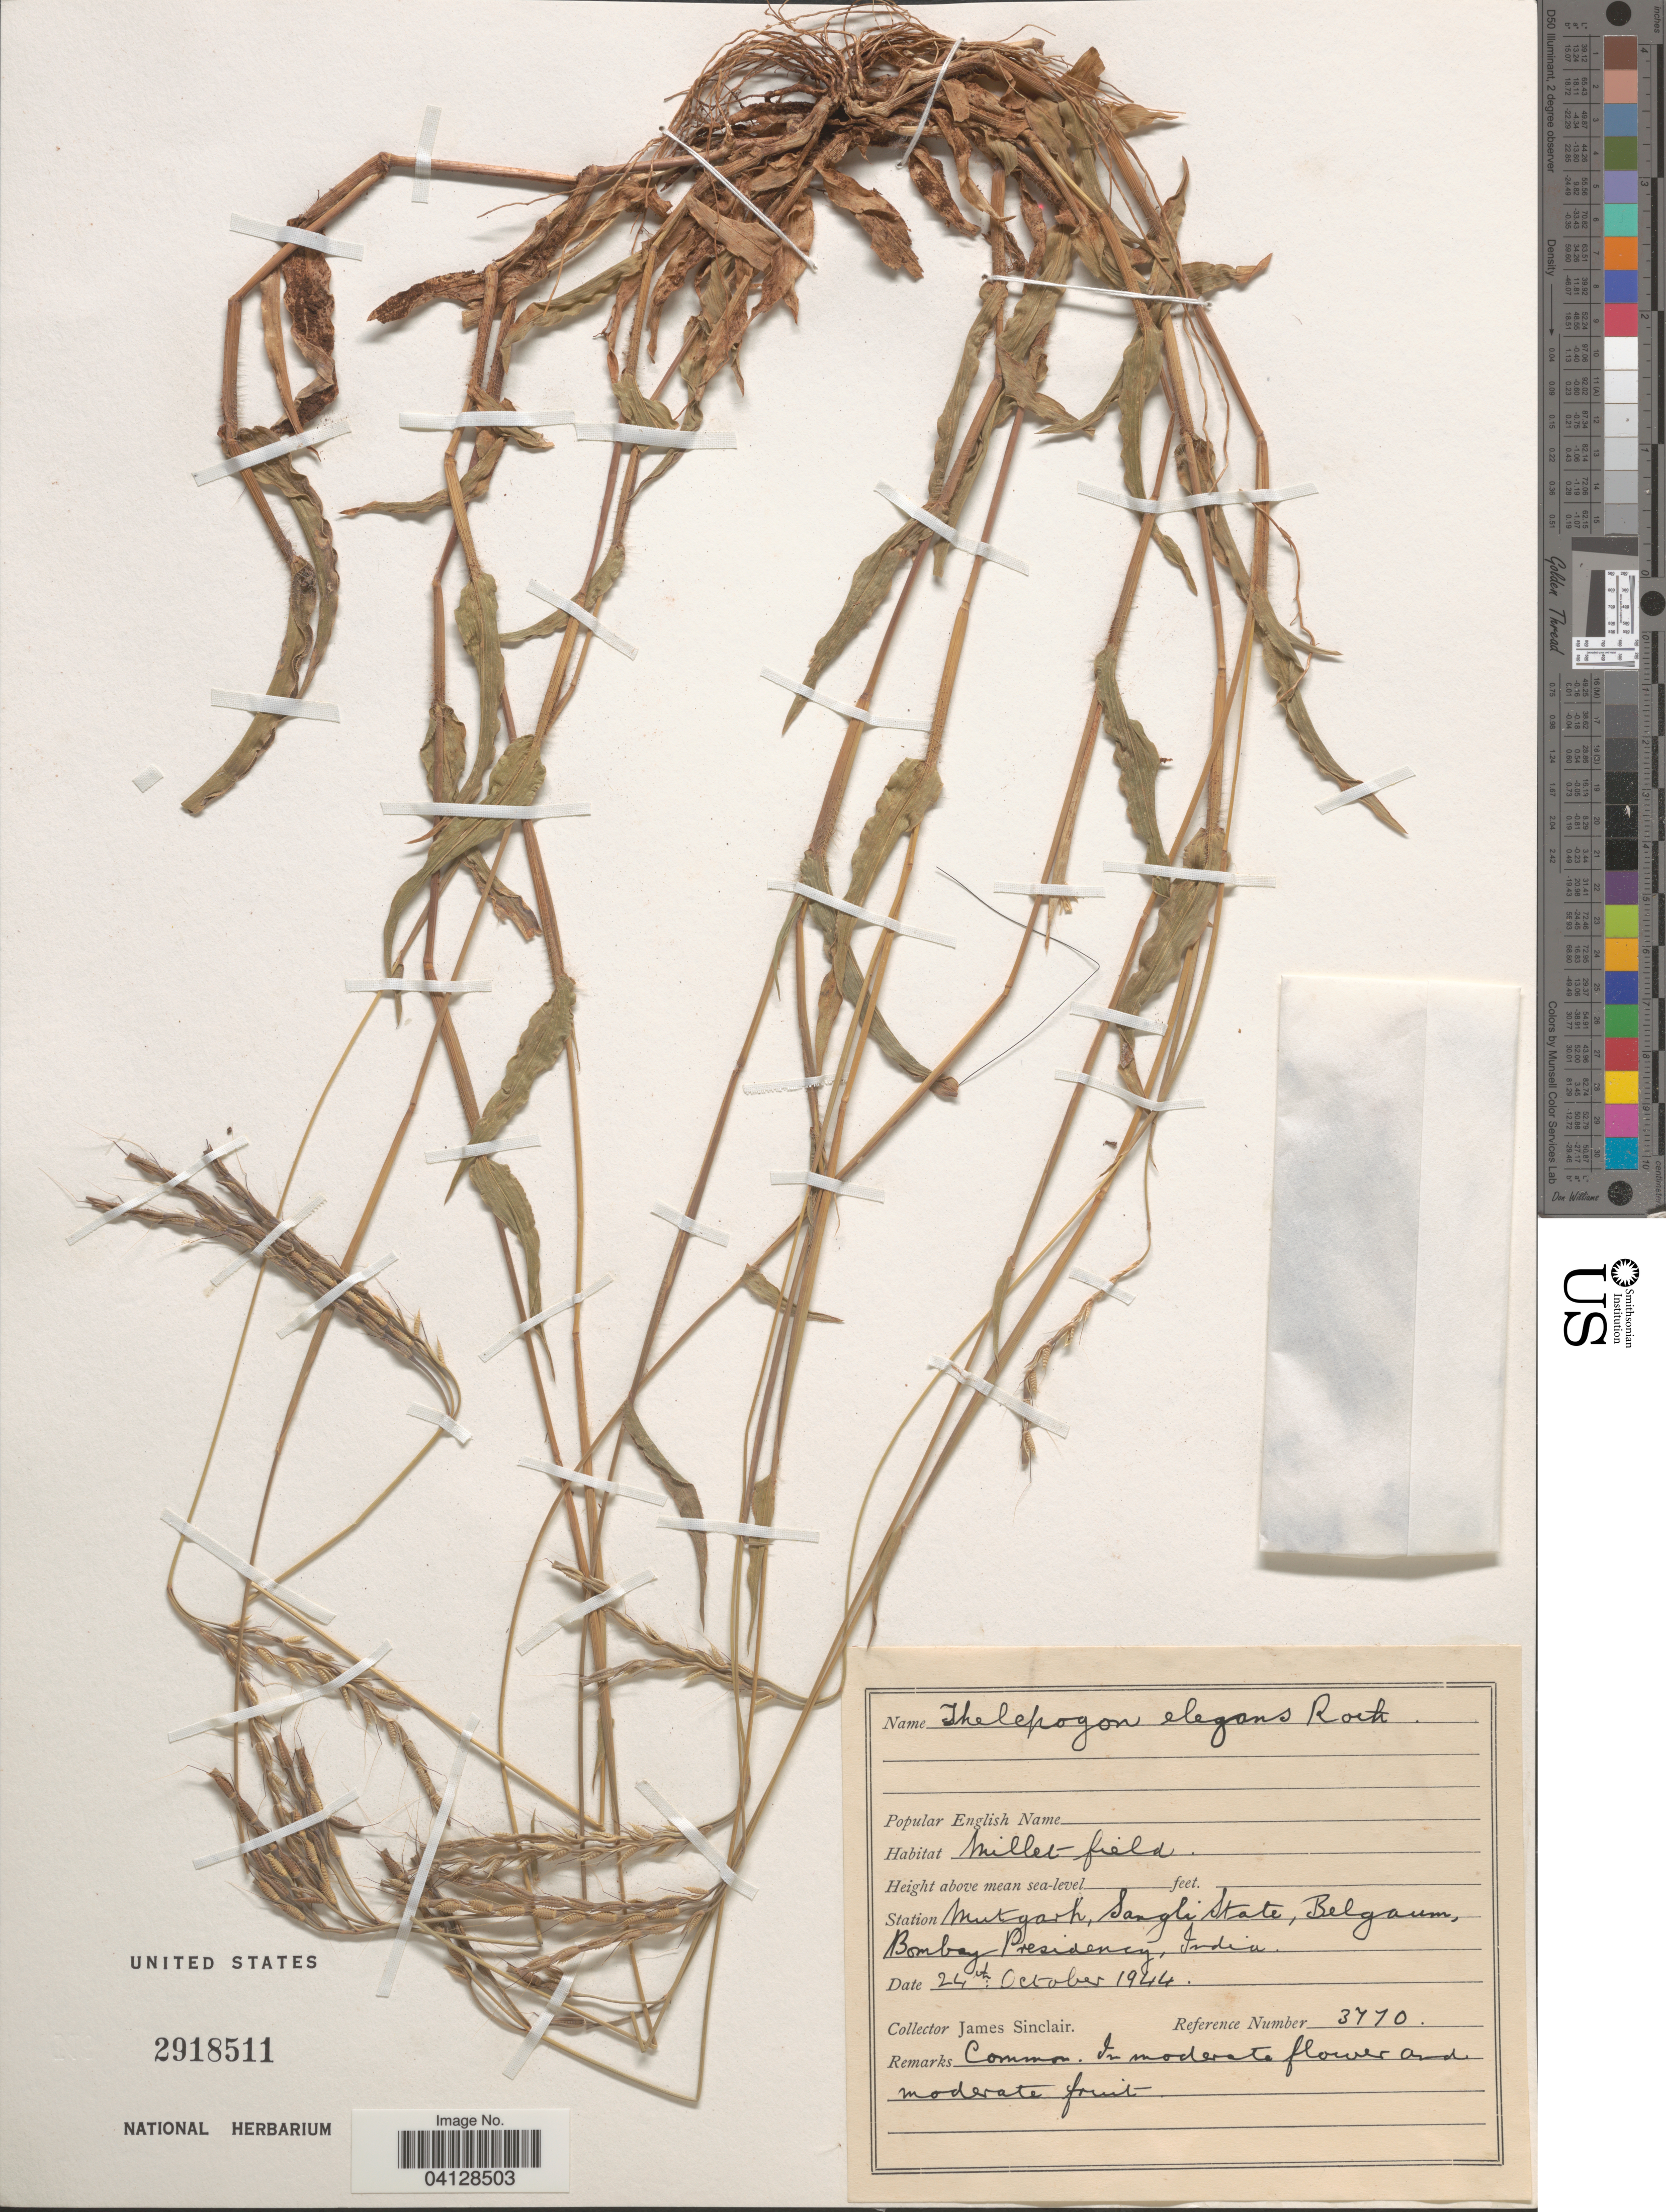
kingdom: Plantae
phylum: Tracheophyta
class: Liliopsida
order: Poales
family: Poaceae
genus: Thelepogon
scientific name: Thelepogon elegans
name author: Roth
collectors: J. Sinclair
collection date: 1944-10-24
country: India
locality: Mutgarh, Sangli State, Belgaum, Bombay Presidency.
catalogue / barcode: US 2918511